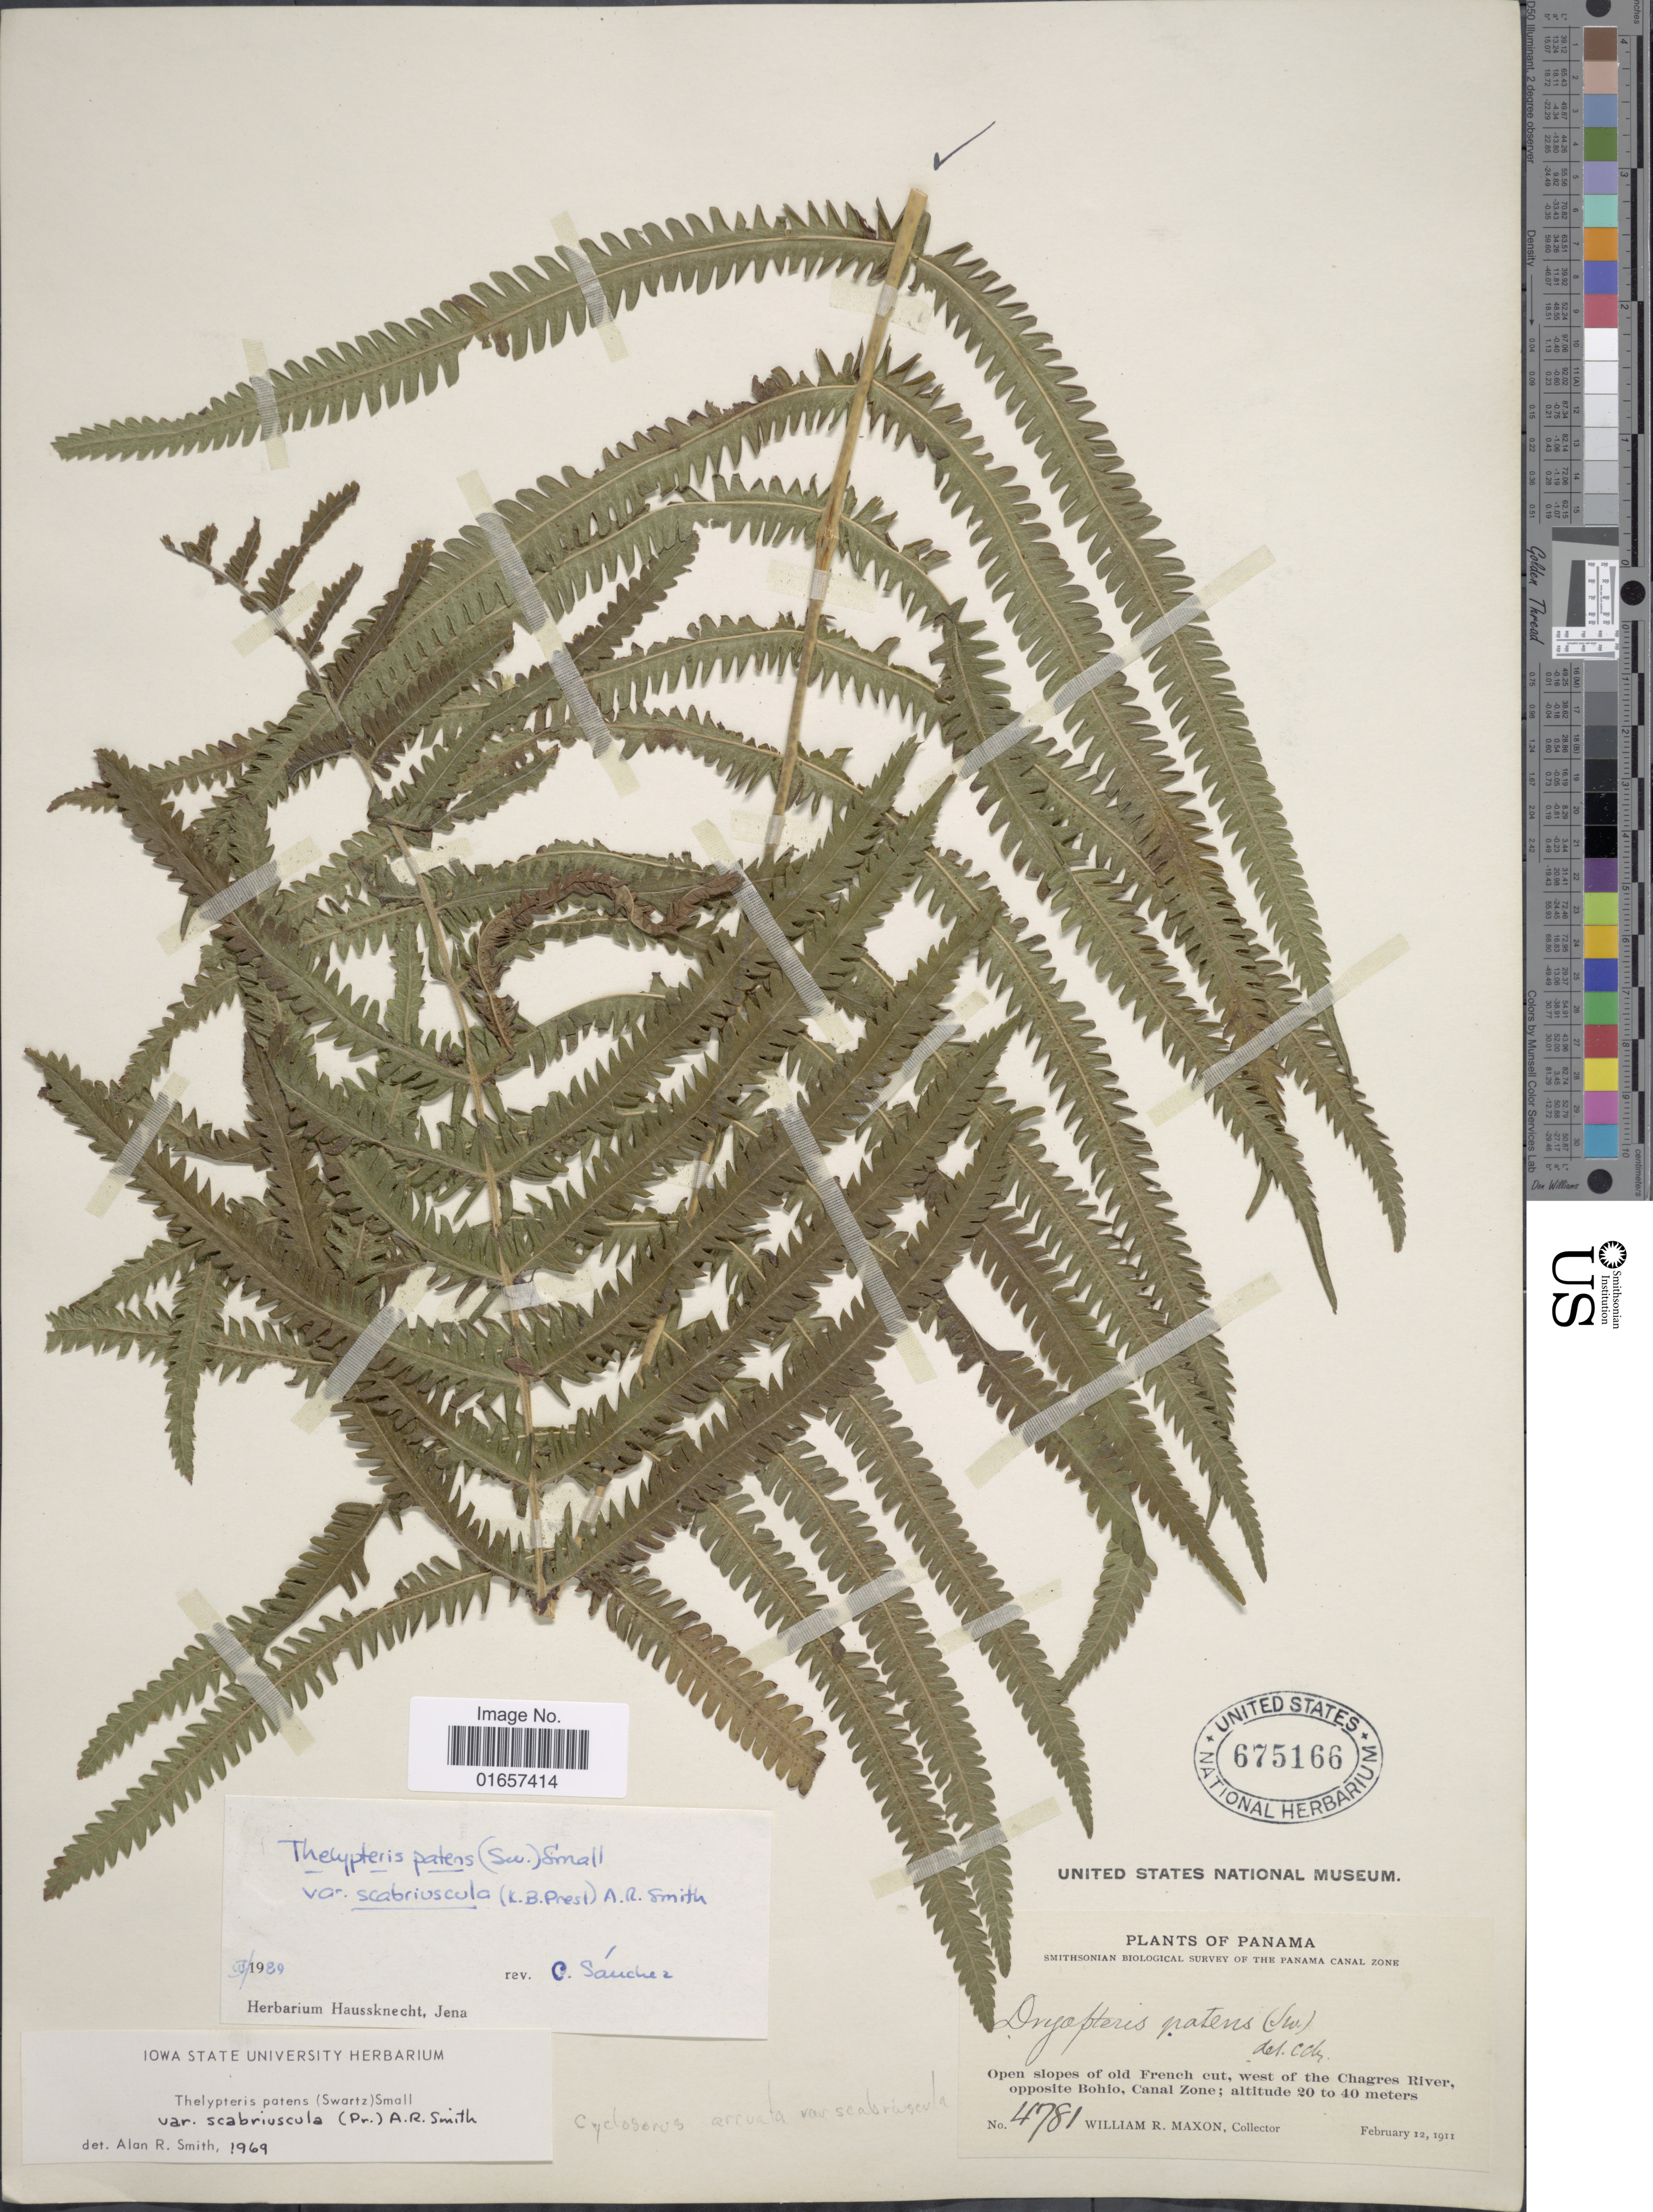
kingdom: Plantae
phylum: Tracheophyta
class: Polypodiopsida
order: Polypodiales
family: Thelypteridaceae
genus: Christella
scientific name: Christella patens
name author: (Sw.) Holttum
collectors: W. R. Maxon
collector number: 4781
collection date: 1911-02-12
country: Panama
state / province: Colón / Panamá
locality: Panama, open slopes of old French cut, west of the Changres River, opposite Bohio, Canal Zone.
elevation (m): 20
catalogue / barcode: US 675166